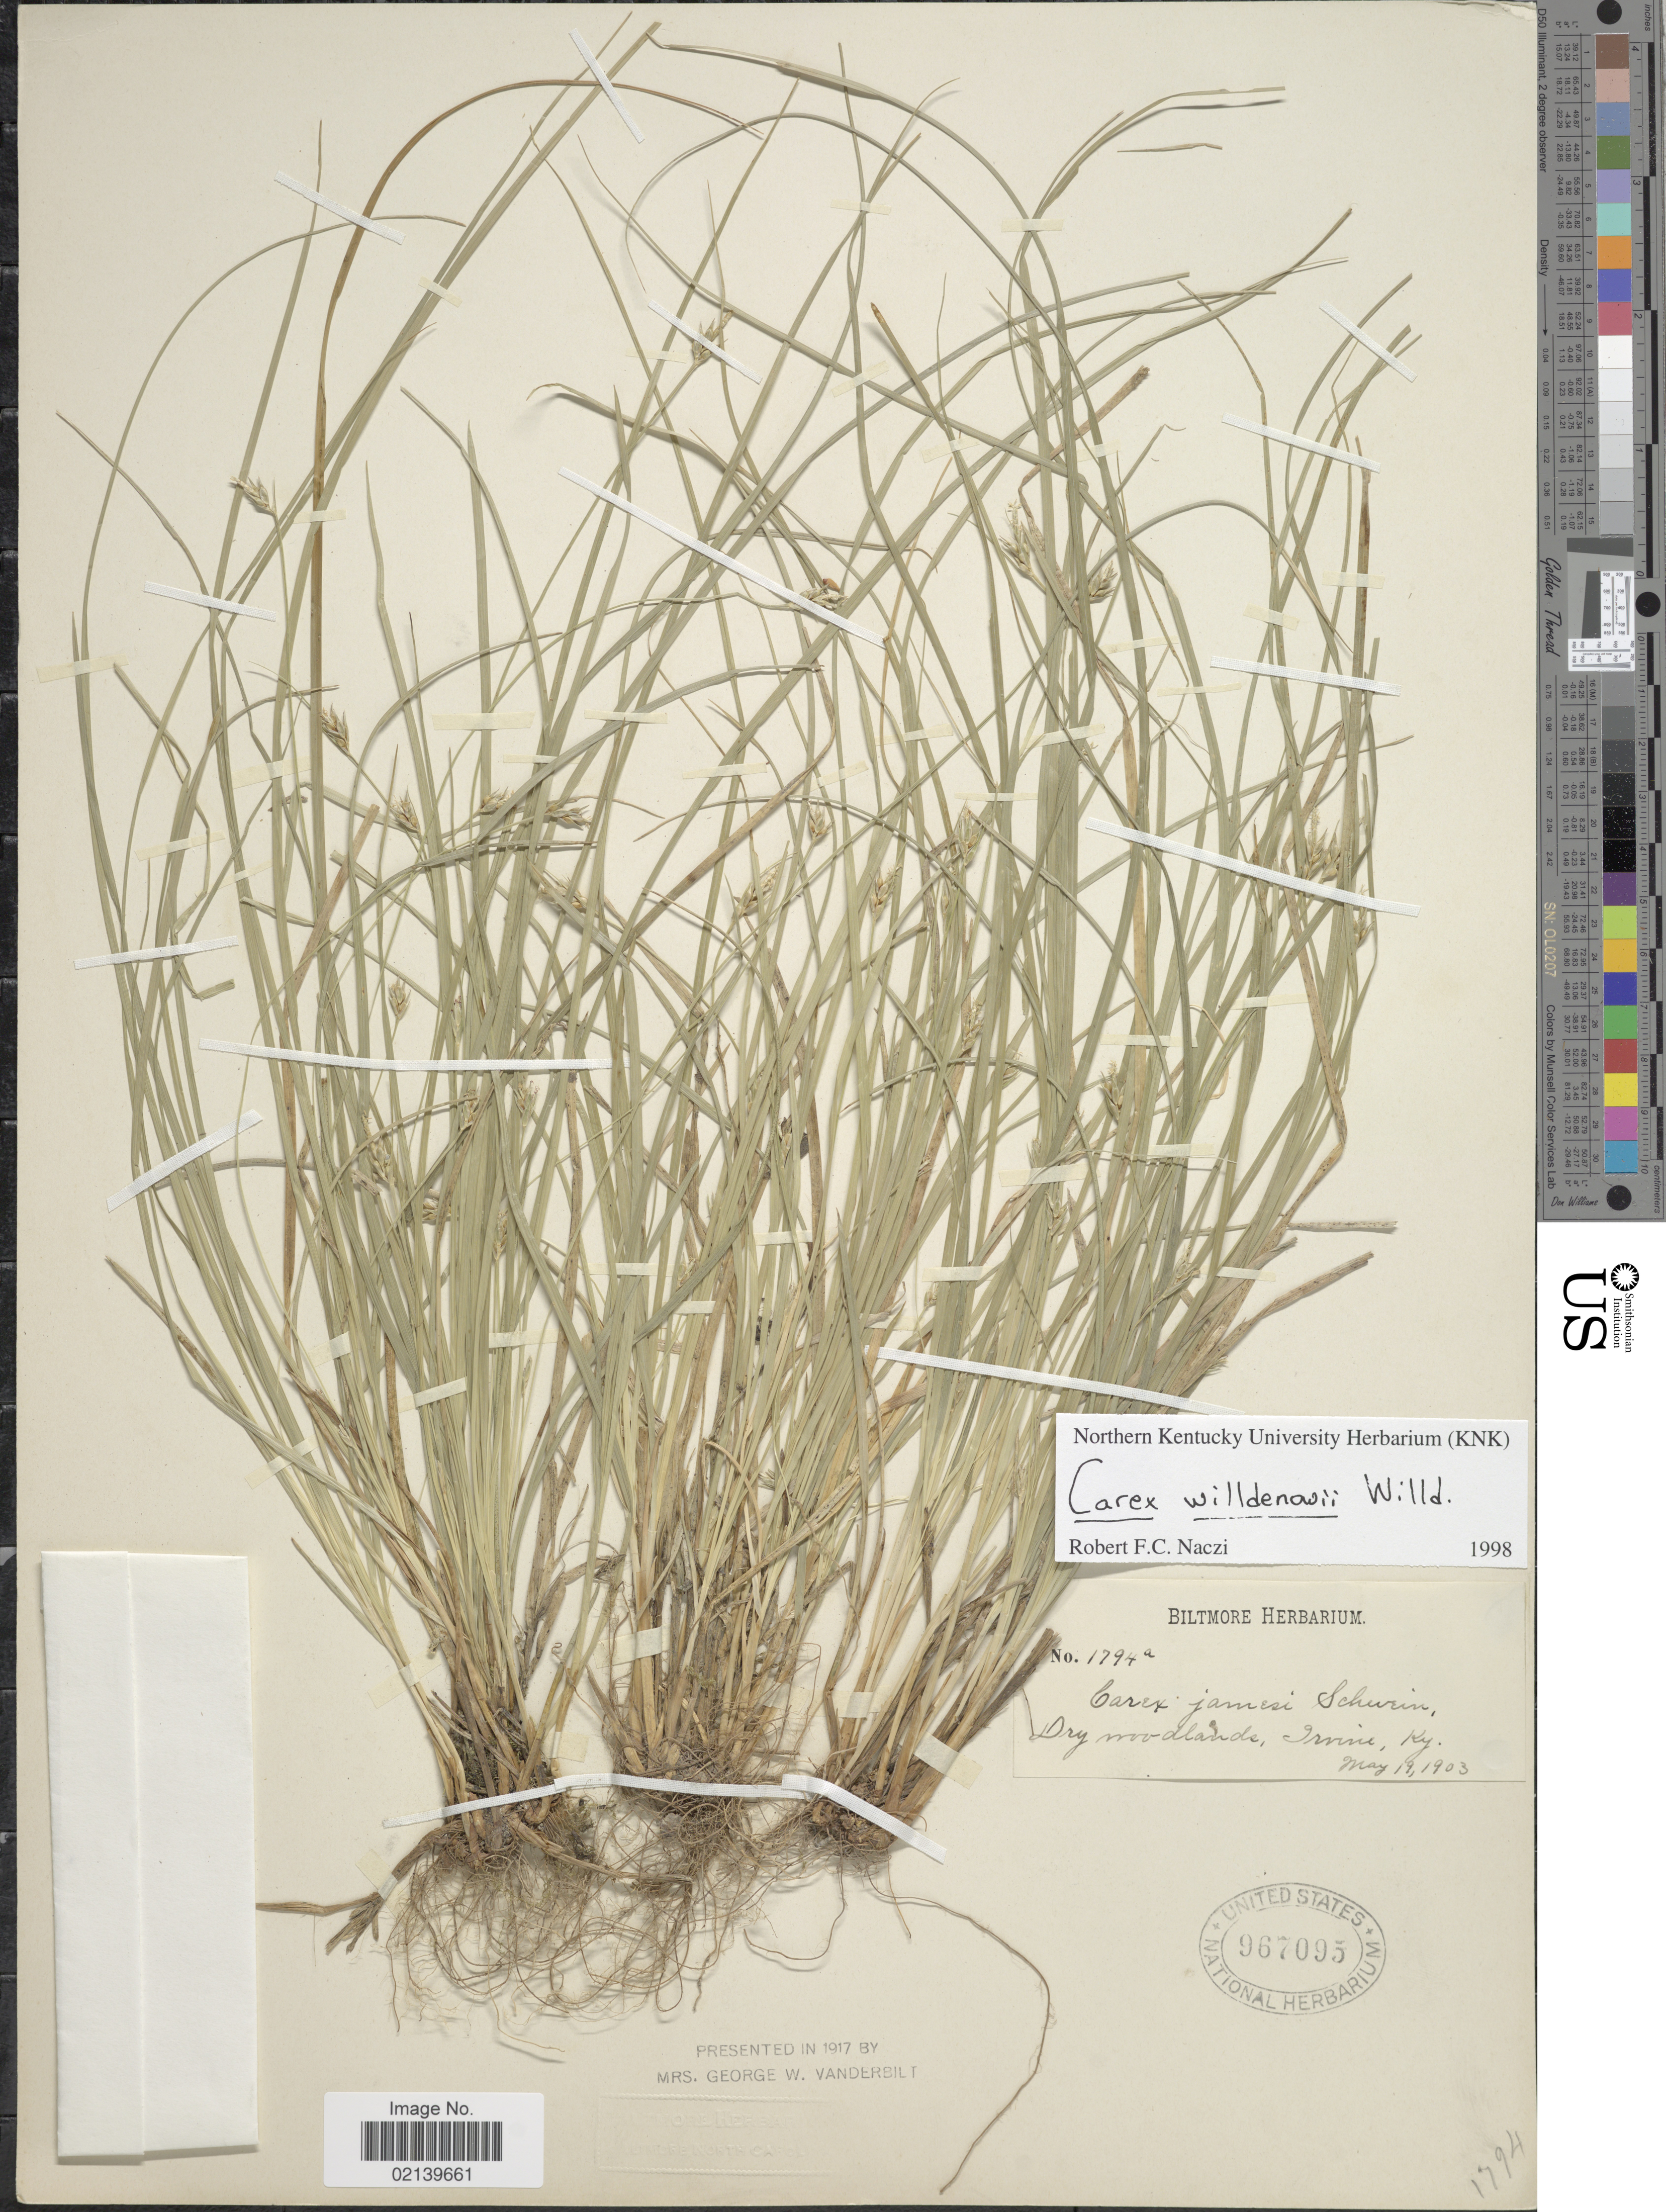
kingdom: Plantae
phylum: Tracheophyta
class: Liliopsida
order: Poales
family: Cyperaceae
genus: Carex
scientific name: Carex willdenowii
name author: Willd.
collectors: ex herb. Biltmore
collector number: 1794a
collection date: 1903-05-19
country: United States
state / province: Kentucky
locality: Irvine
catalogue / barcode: US 967095